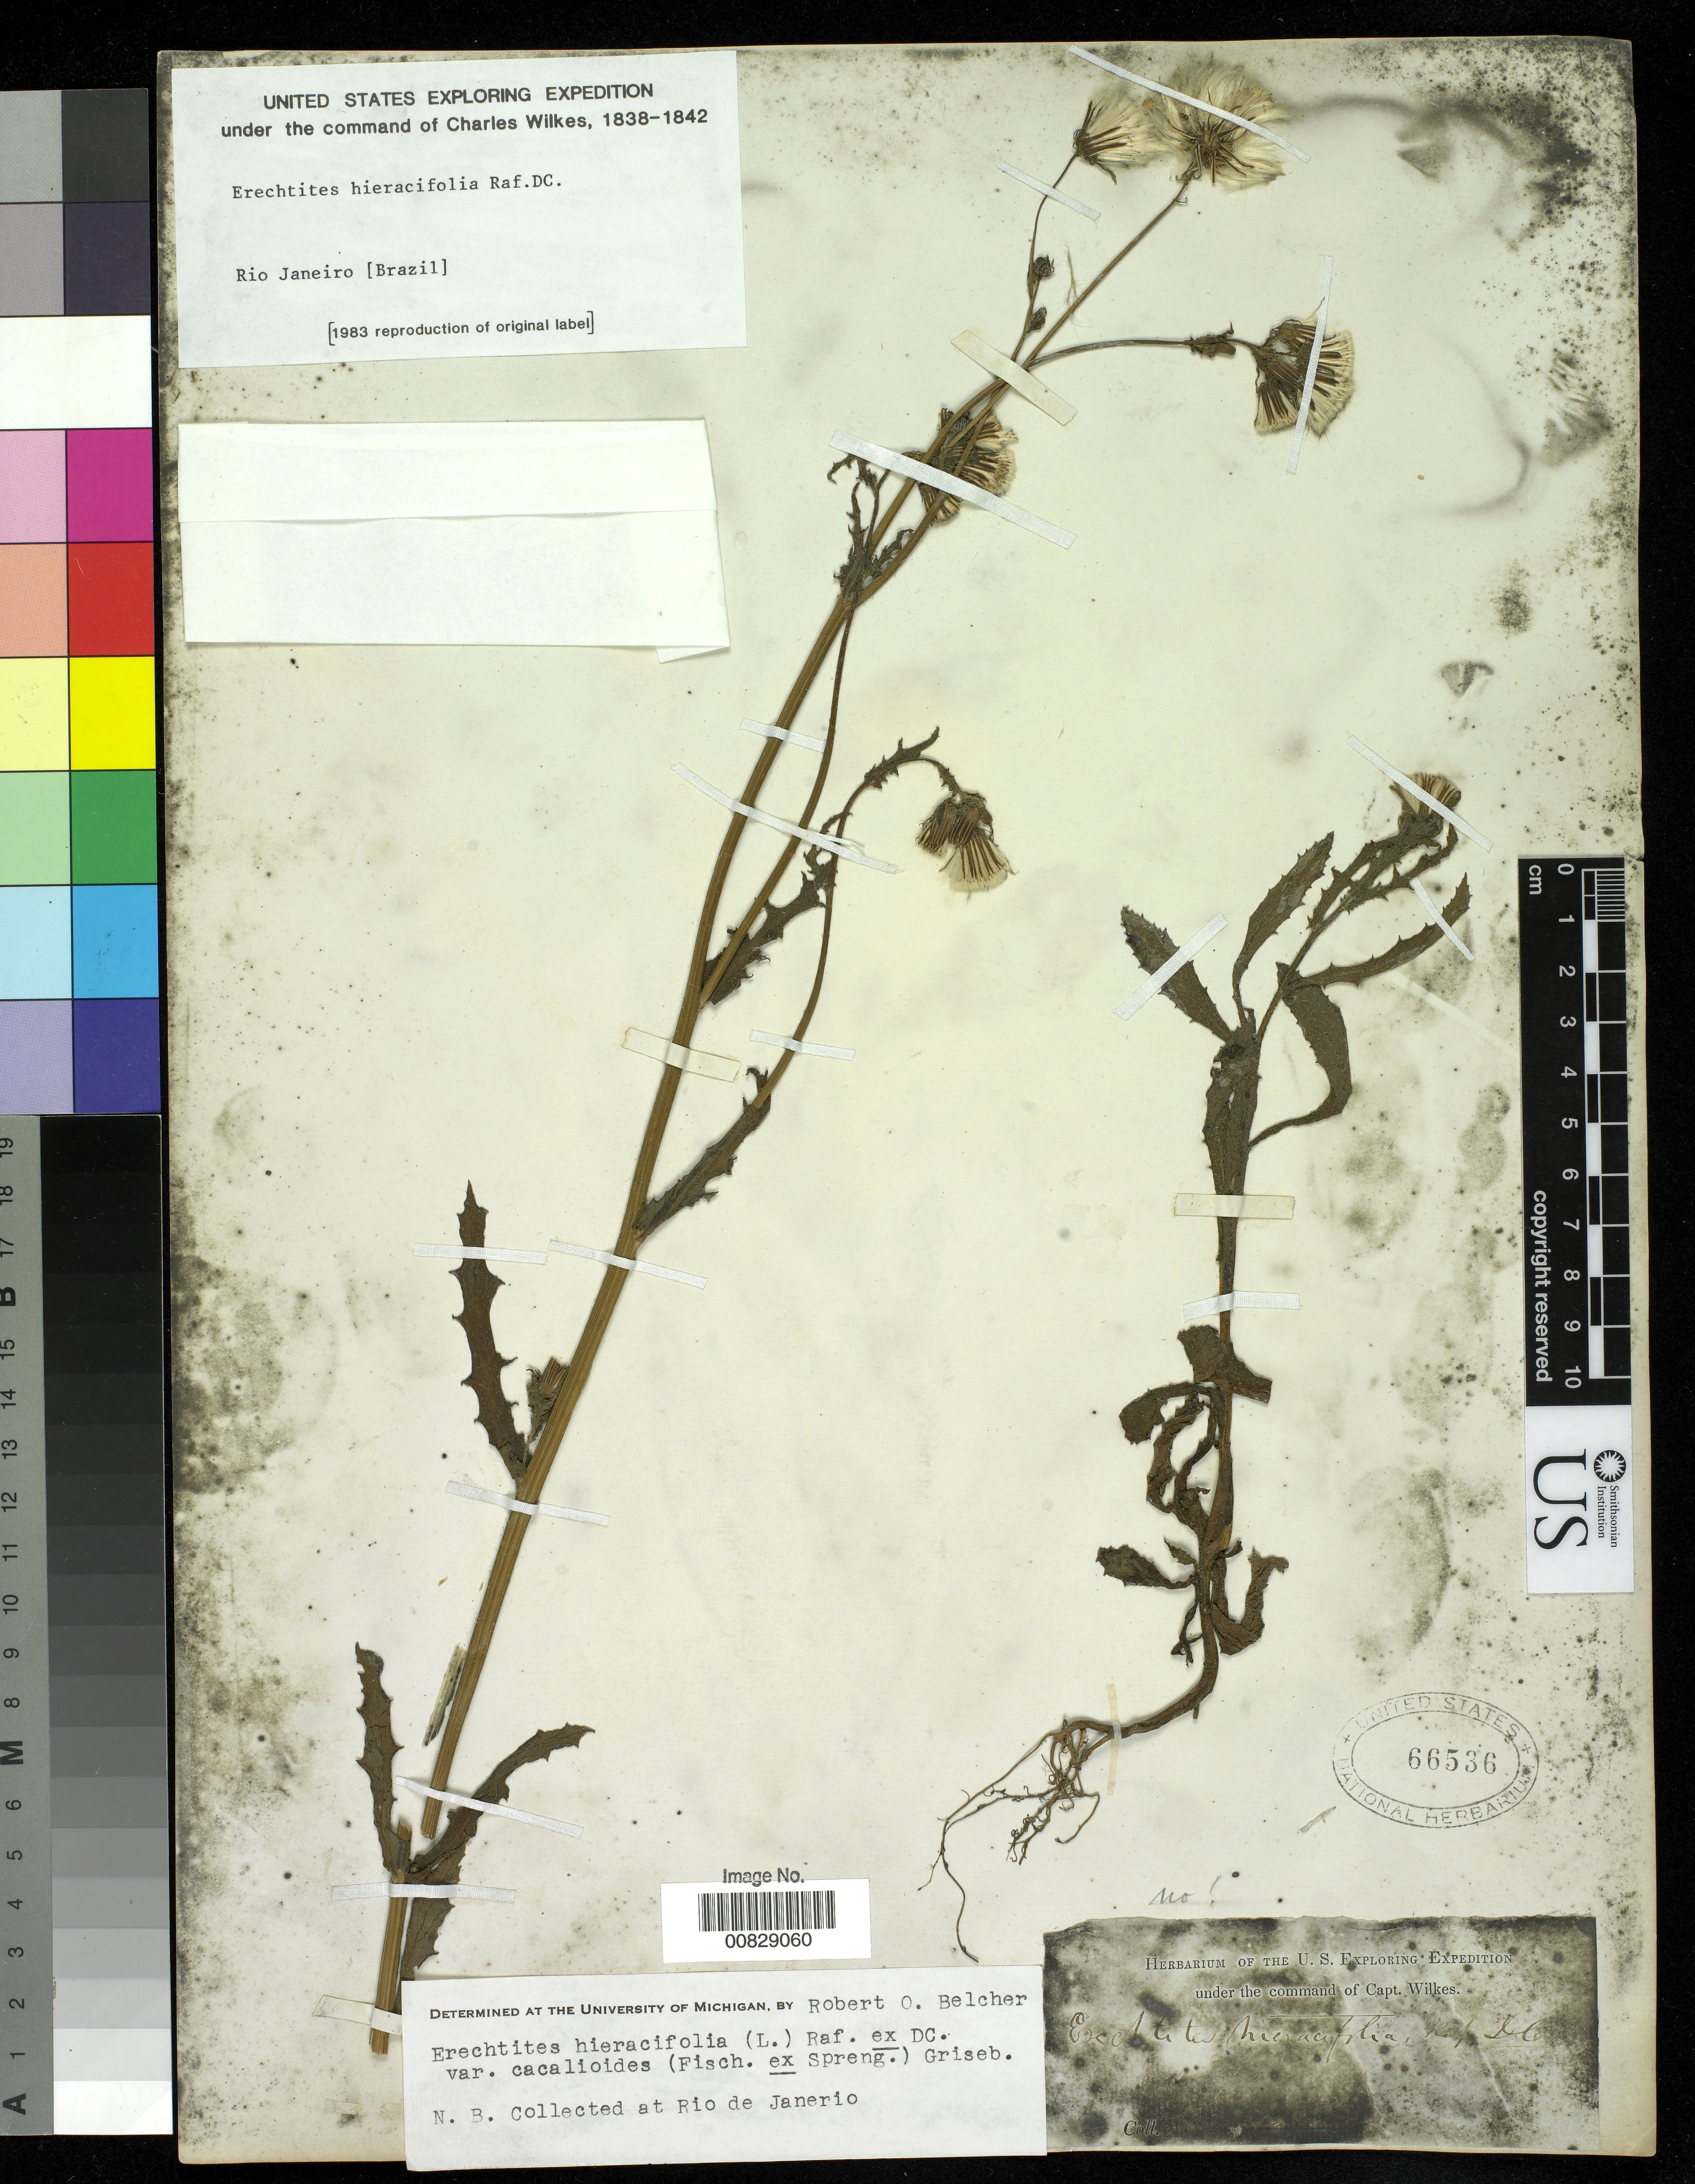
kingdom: Plantae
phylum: Tracheophyta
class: Magnoliopsida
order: Asterales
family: Asteraceae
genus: Erechtites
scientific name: Erechtites hieraciifolius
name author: (L.) Raf. ex DC.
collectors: Wilkes Explor. Exped.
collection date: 1838/1842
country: Brazil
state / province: Rio de Janeiro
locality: Rio Janeiro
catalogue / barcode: US 66536